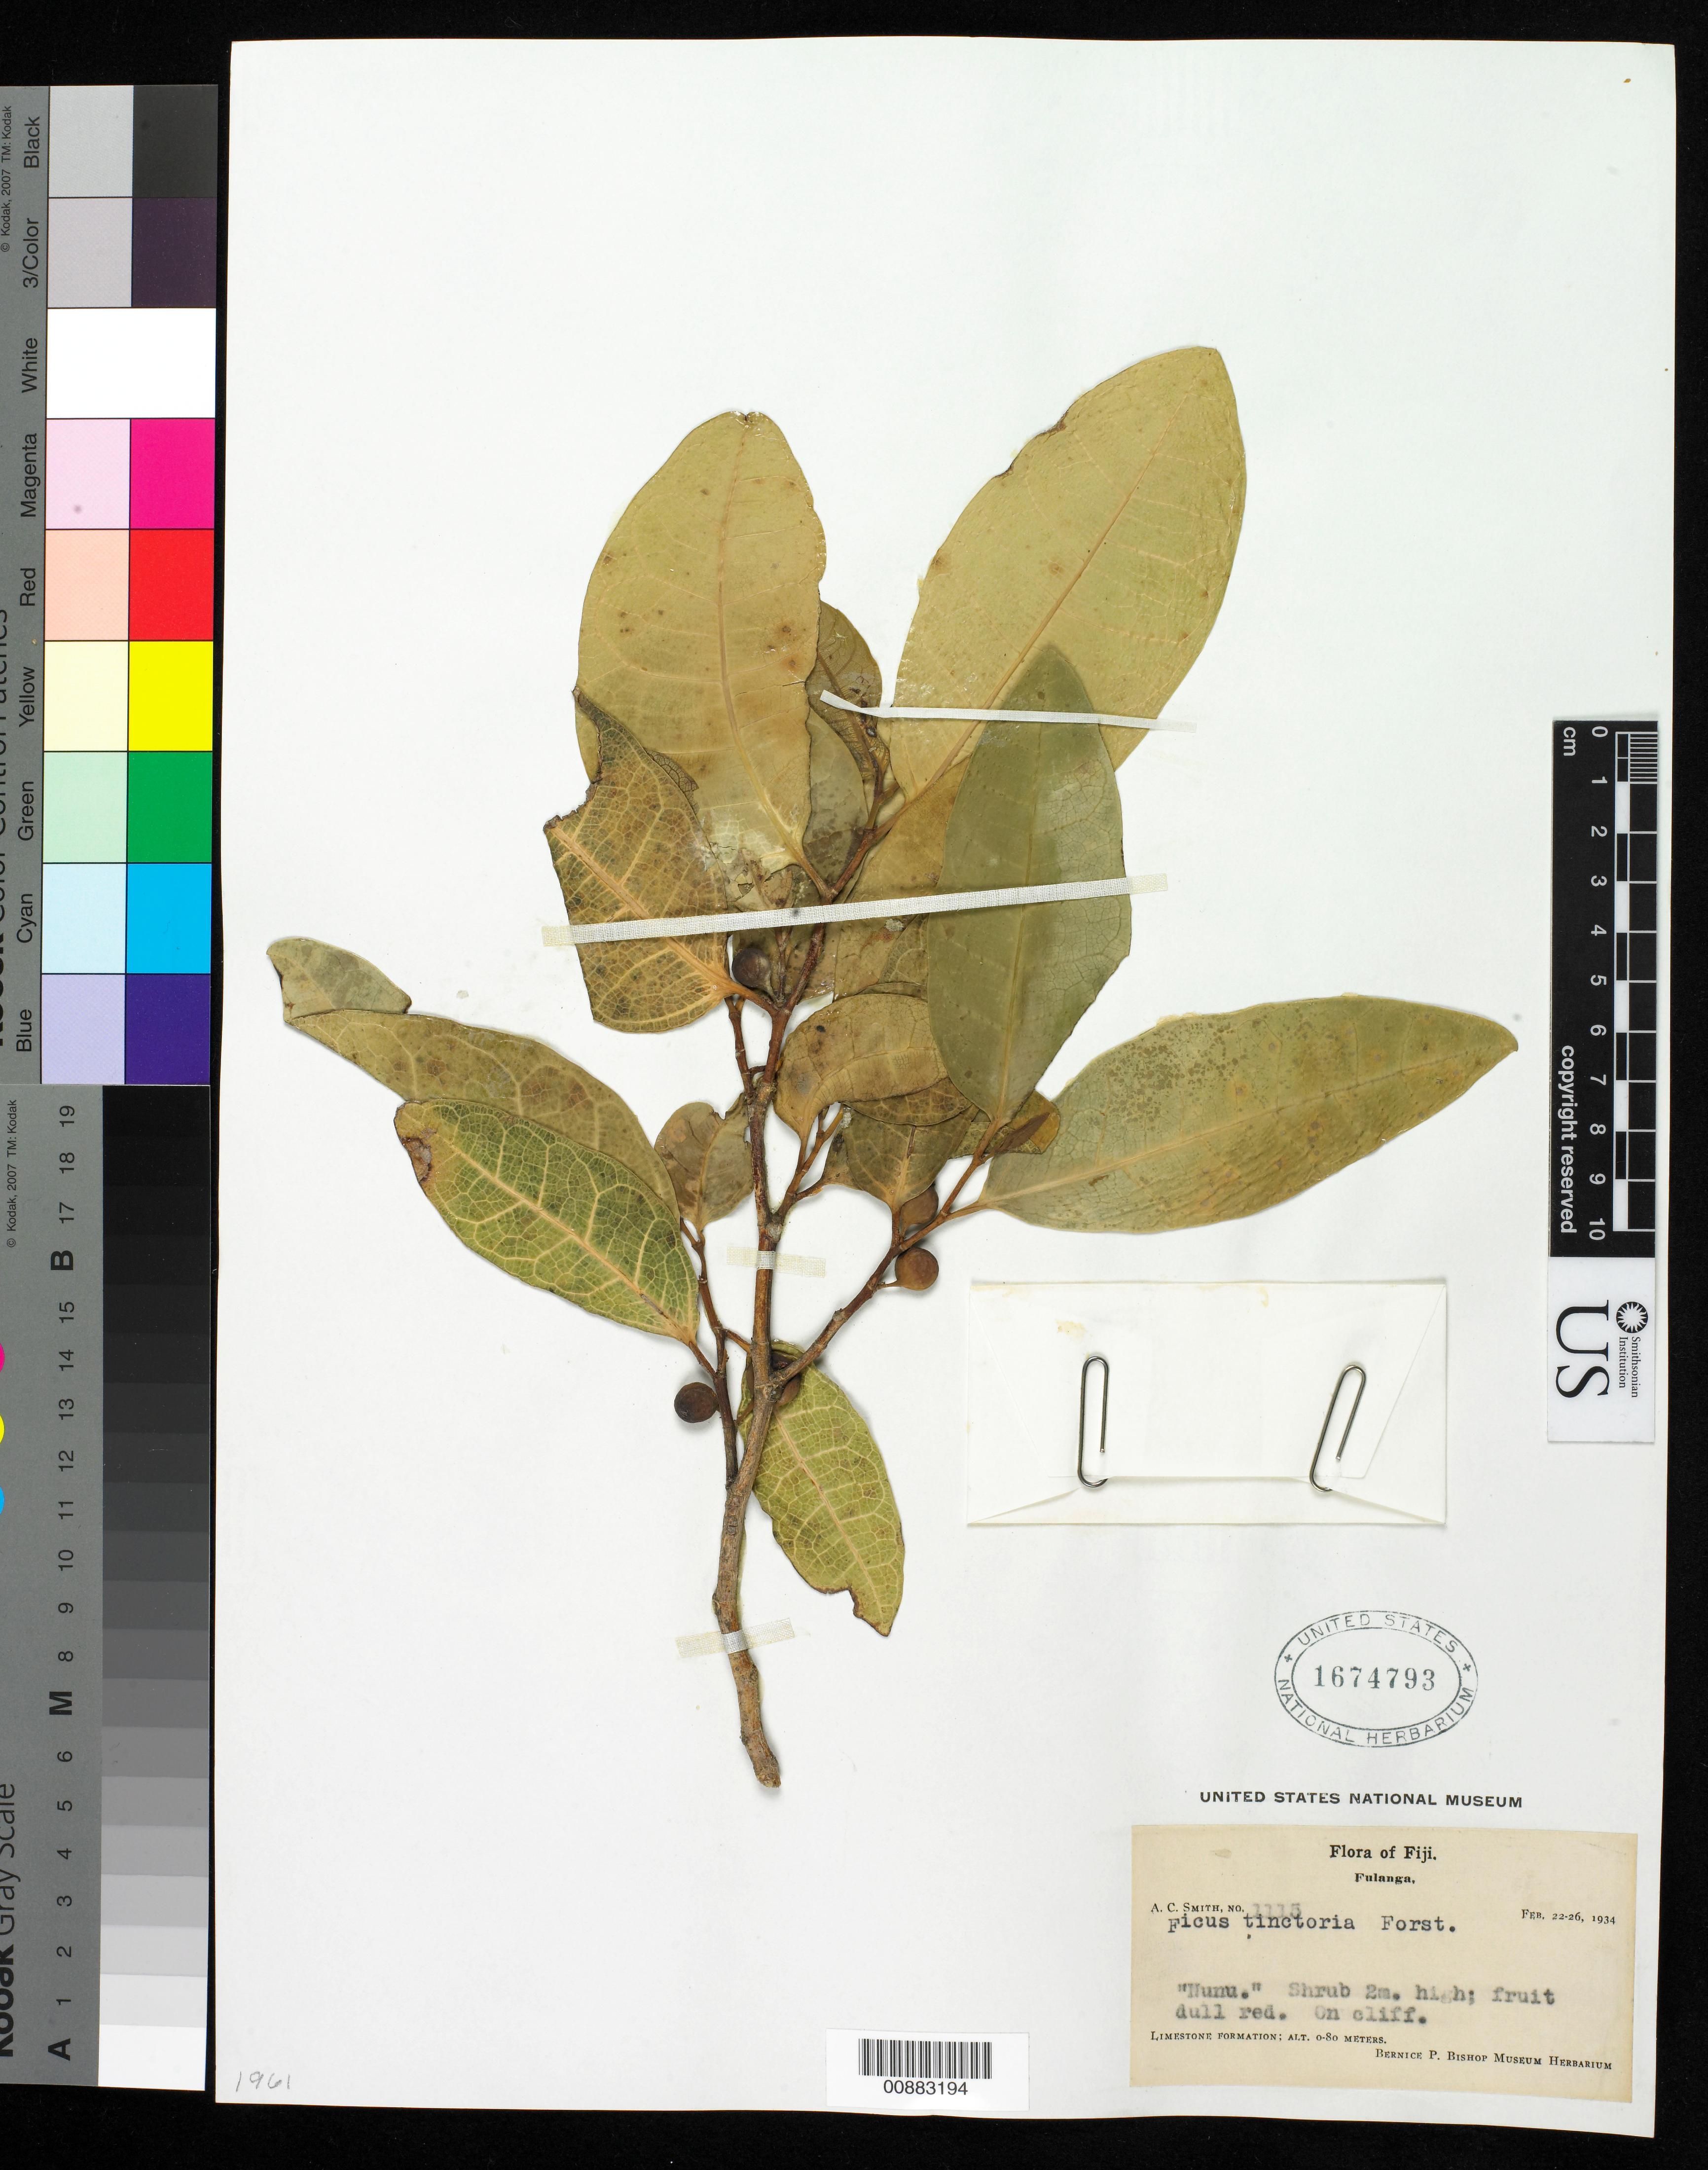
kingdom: Plantae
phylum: Tracheophyta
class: Magnoliopsida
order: Rosales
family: Moraceae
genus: Ficus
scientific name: Ficus tinctoria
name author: G. Forst.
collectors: C. A. Smith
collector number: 7775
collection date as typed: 22 Feb 1934 to 26 Feb 1934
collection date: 1934-02-22/1934-02-26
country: Fiji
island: Fulaga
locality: (Fulaga)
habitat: On cliff; limestone formation.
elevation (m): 0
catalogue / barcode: US 1674793